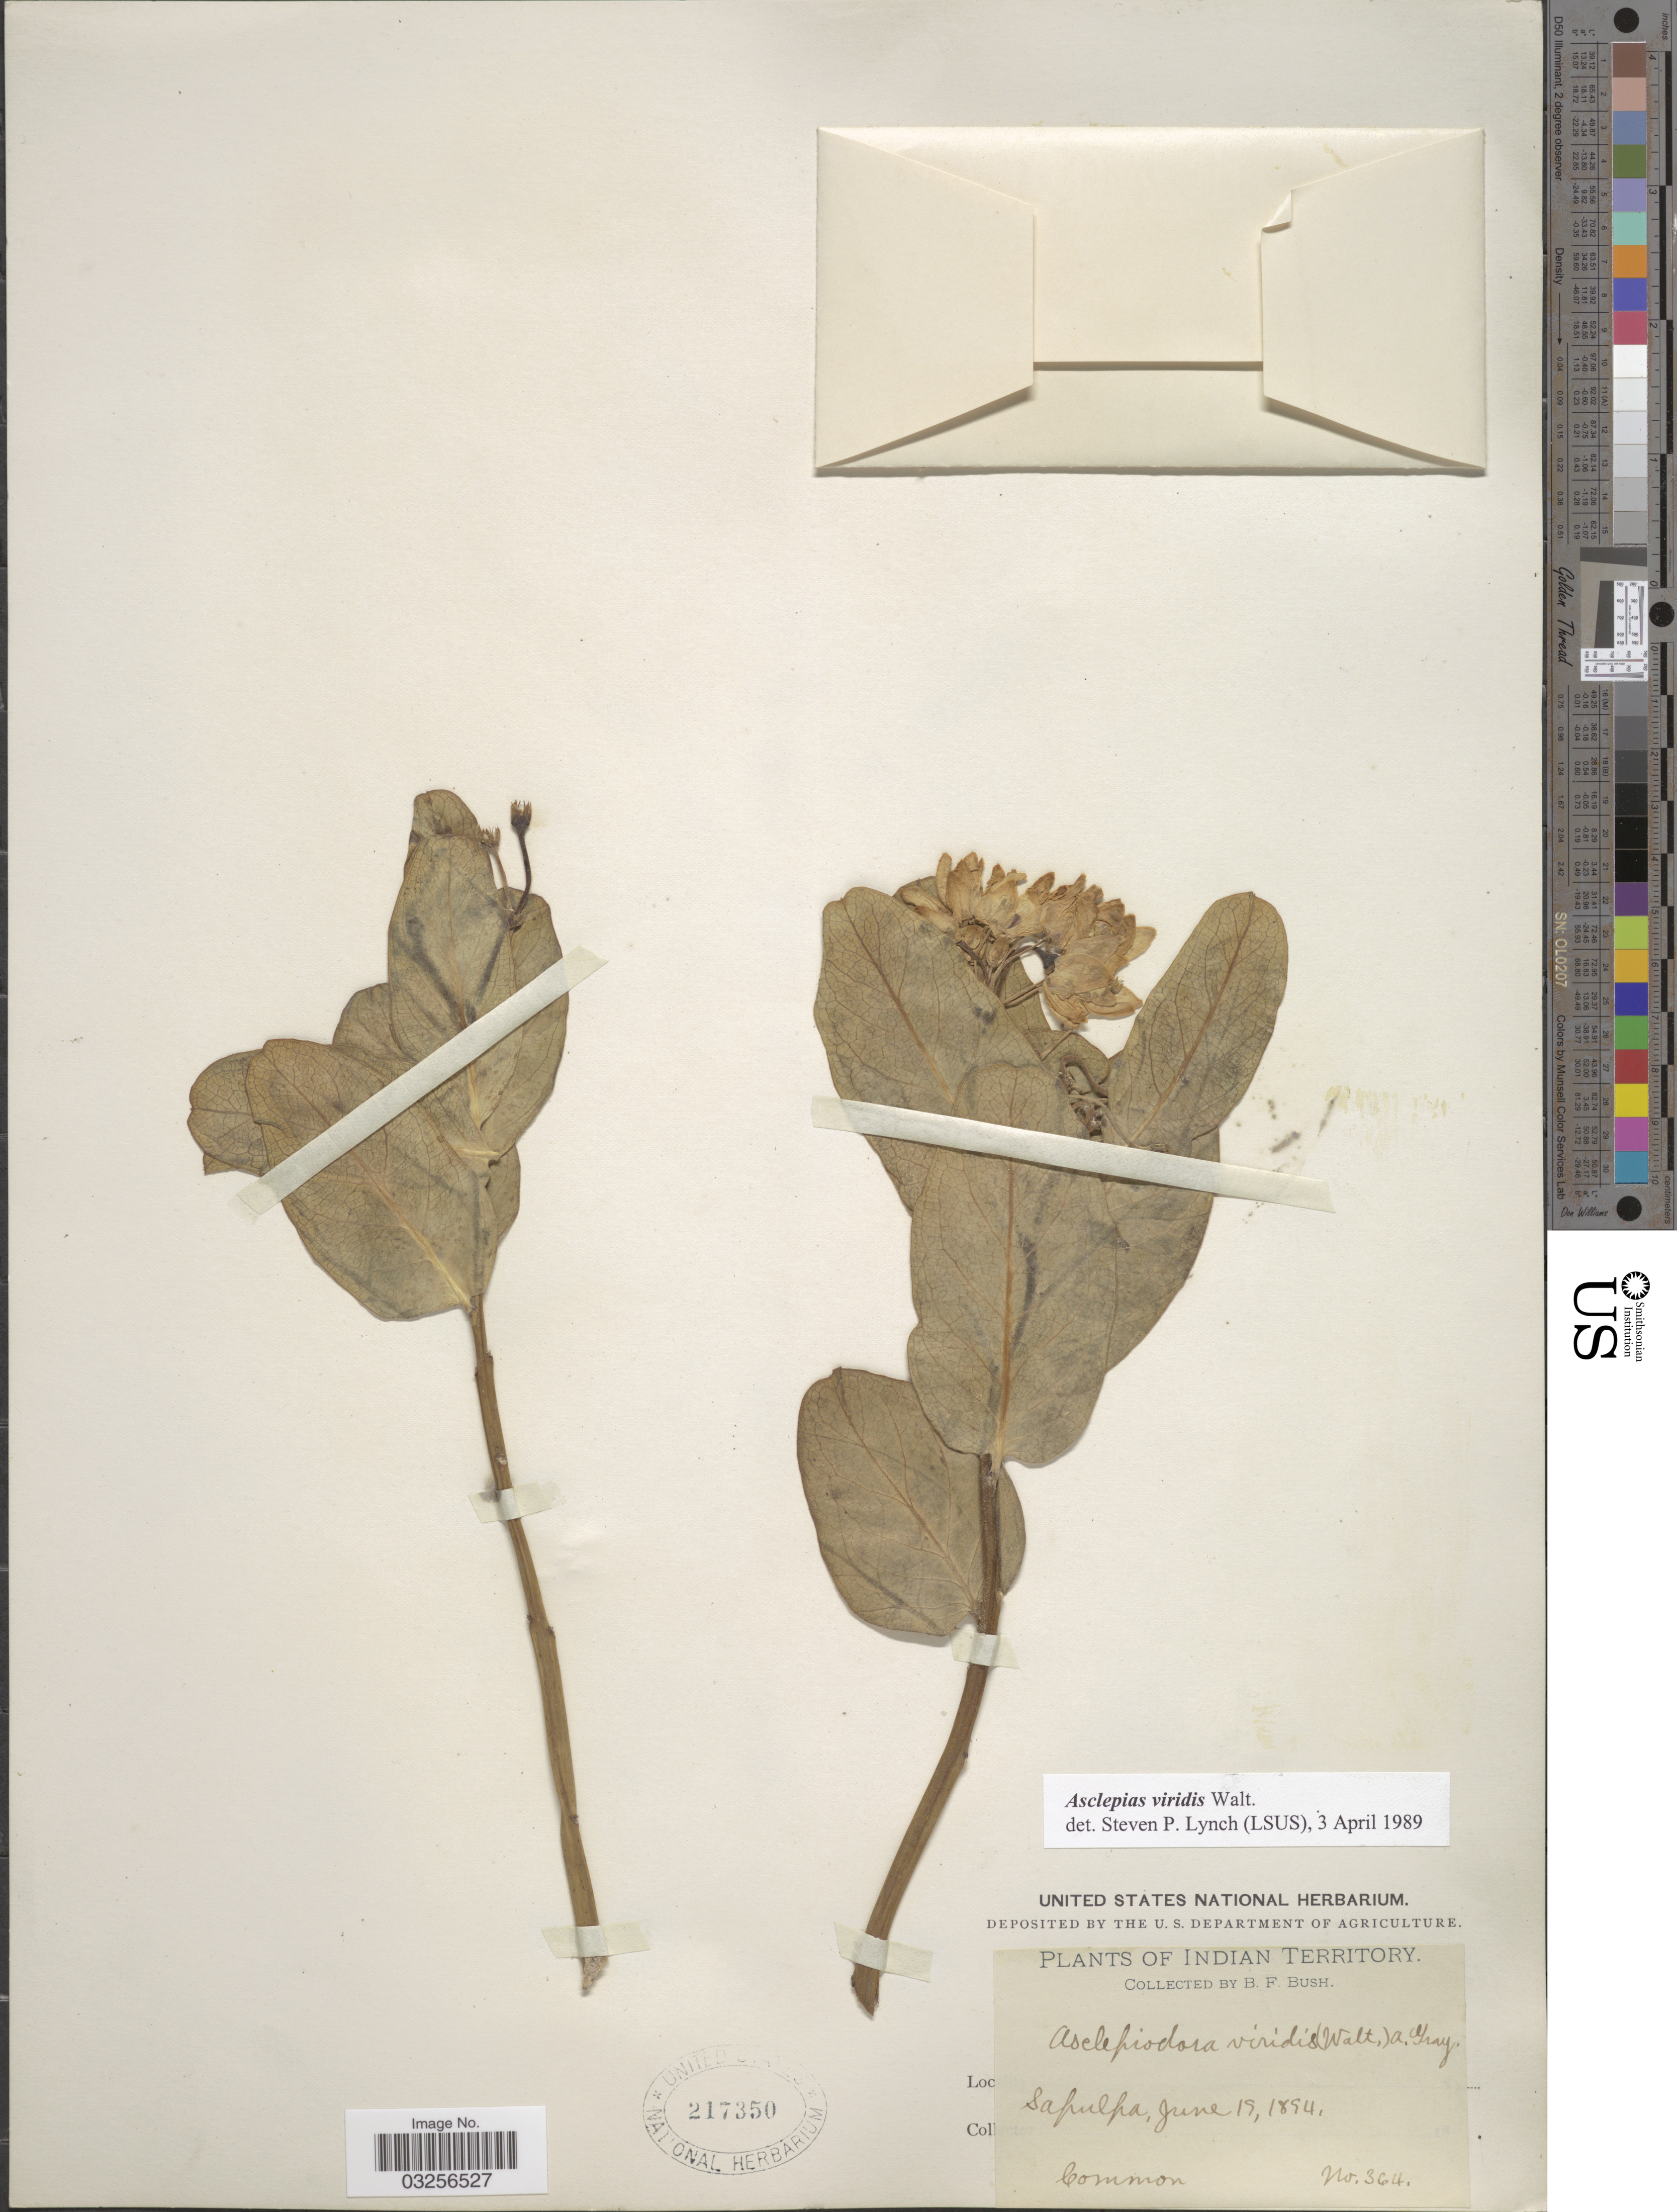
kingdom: Plantae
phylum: Tracheophyta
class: Magnoliopsida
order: Gentianales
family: Apocynaceae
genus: Asclepias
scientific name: Asclepias viridis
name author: Walter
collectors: B. F. Bush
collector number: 364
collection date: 1894-06-19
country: United States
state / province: Oklahoma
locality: Indian Territory. Sapulpa.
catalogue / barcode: US 217350